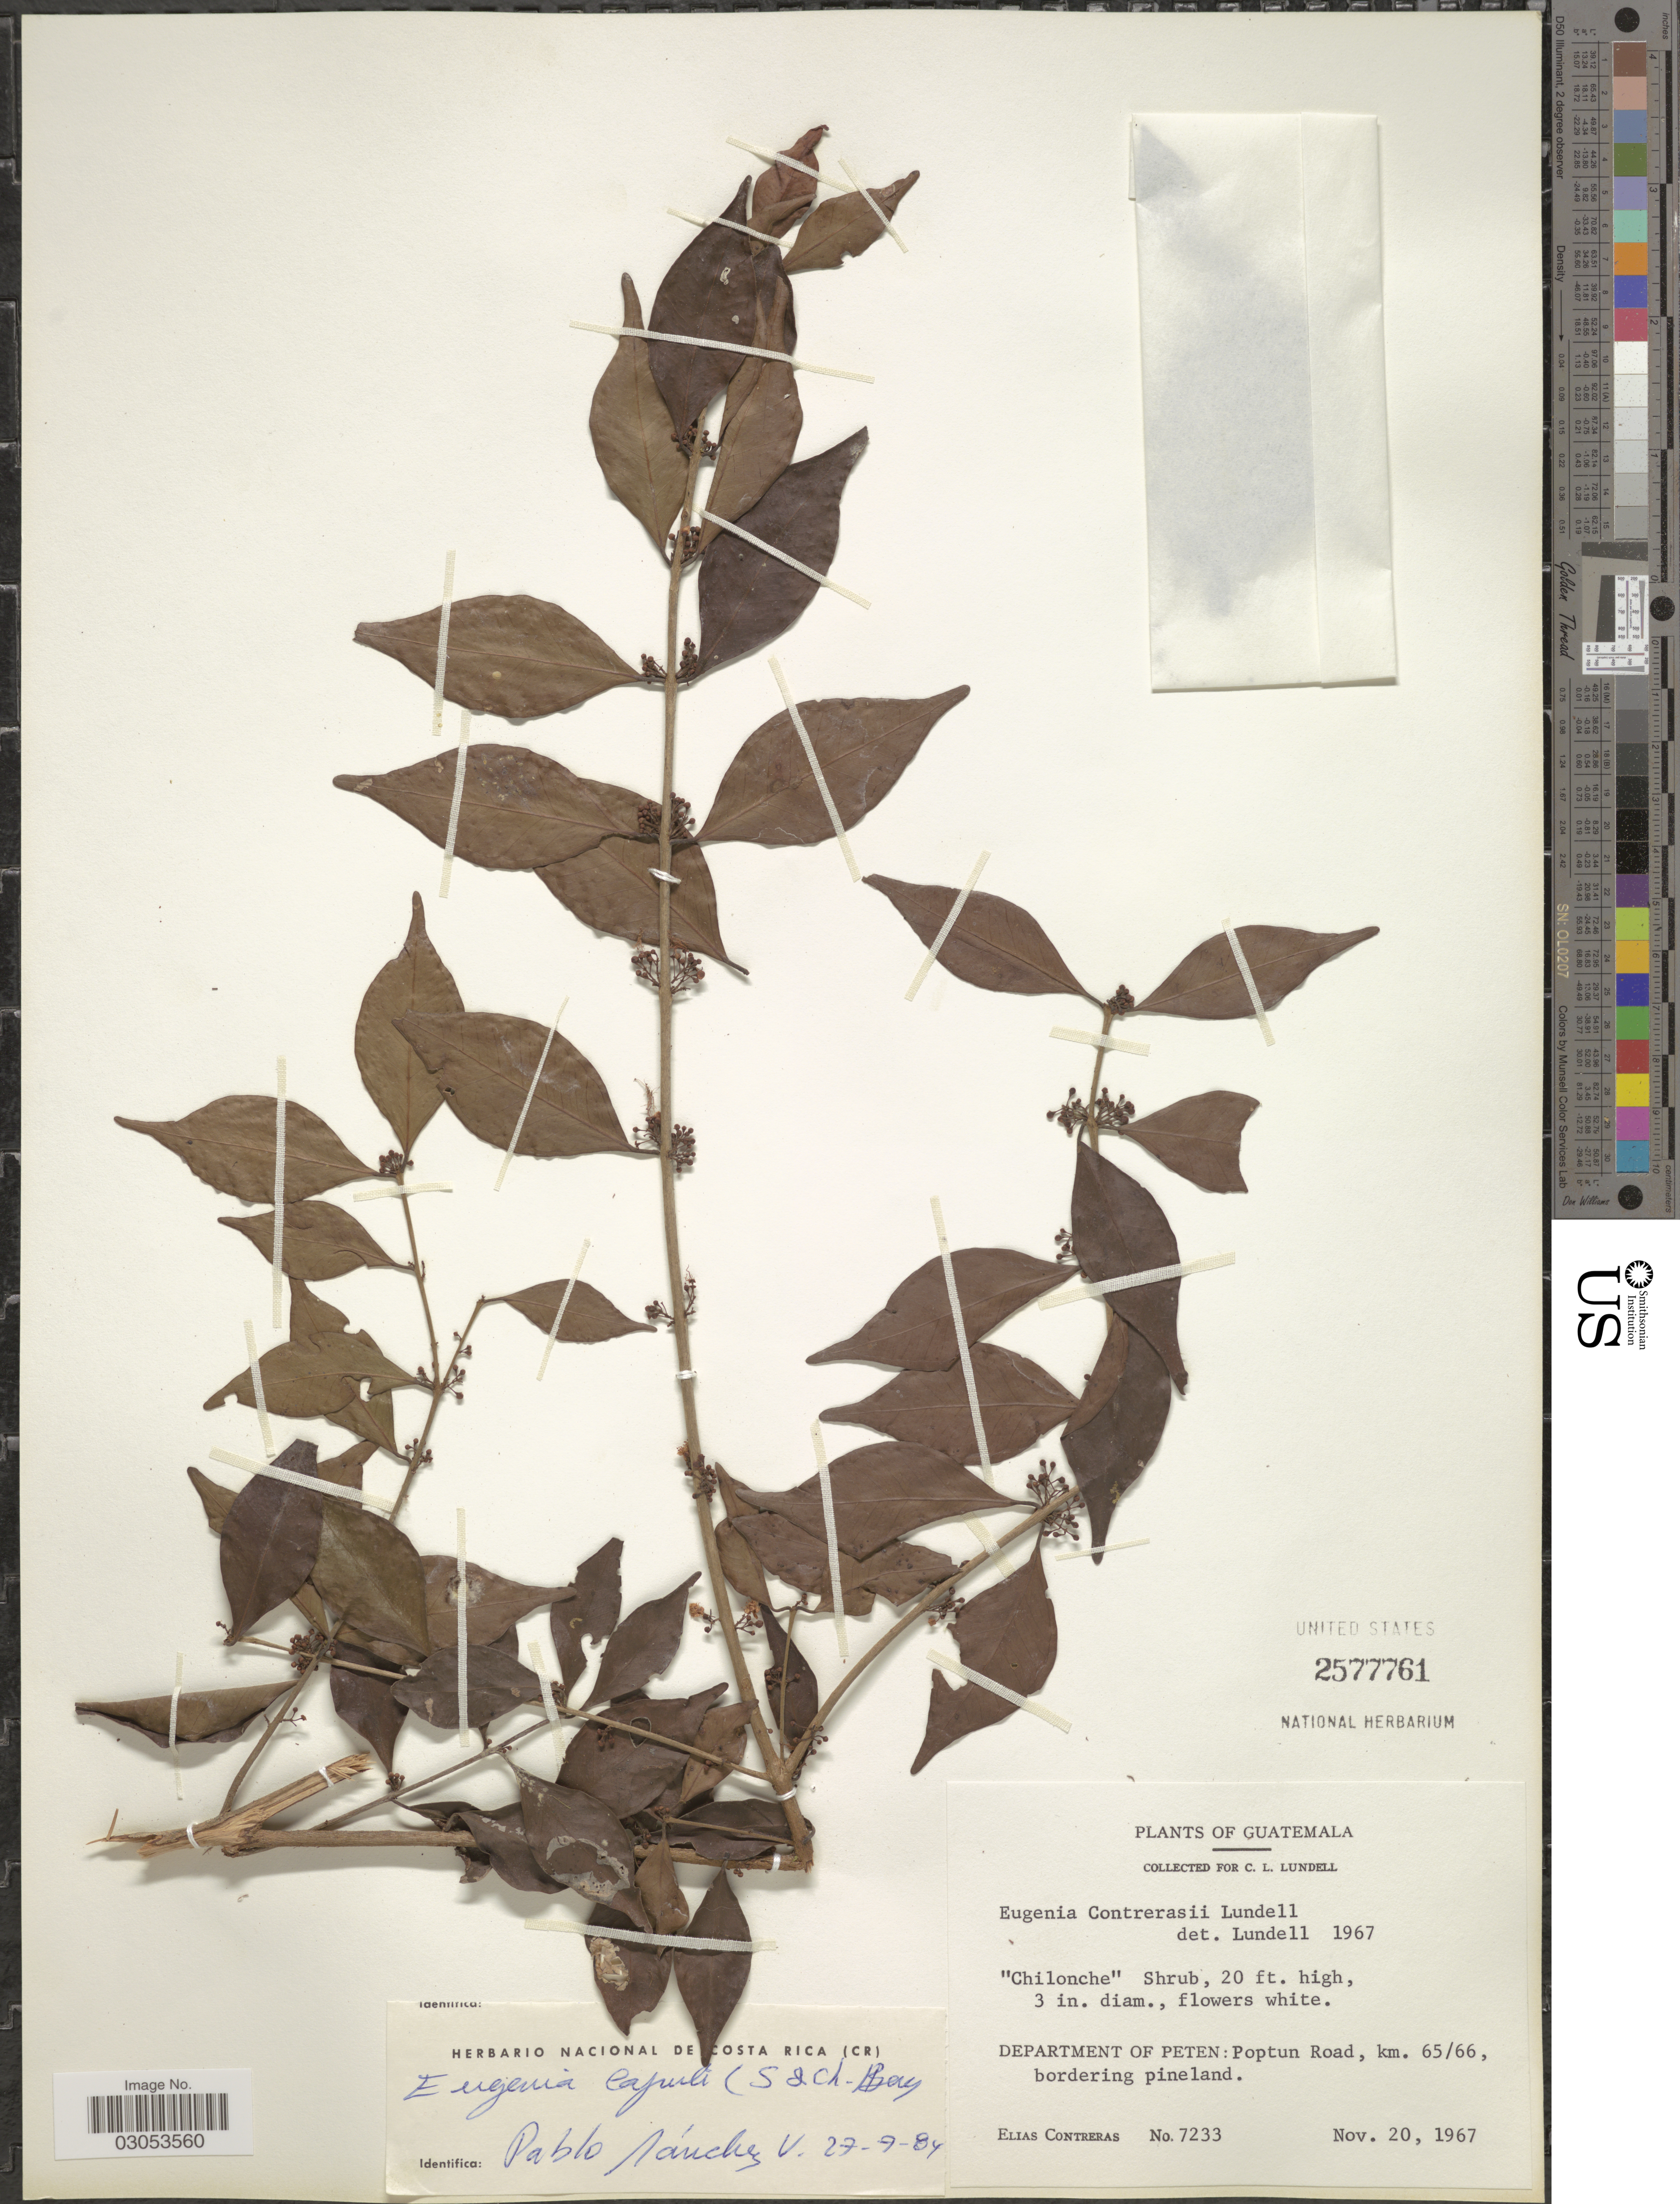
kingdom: Plantae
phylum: Tracheophyta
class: Magnoliopsida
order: Myrtales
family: Myrtaceae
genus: Eugenia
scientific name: Eugenia capuli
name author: (Schltdl. & Cham.) Hook. & Arn.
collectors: E. Contreras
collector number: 7233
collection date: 1967-11-20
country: Guatemala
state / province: El Petén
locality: Department of Peten: Poptun Road, km. 65/66, bordering pineland.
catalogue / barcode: US 2577761